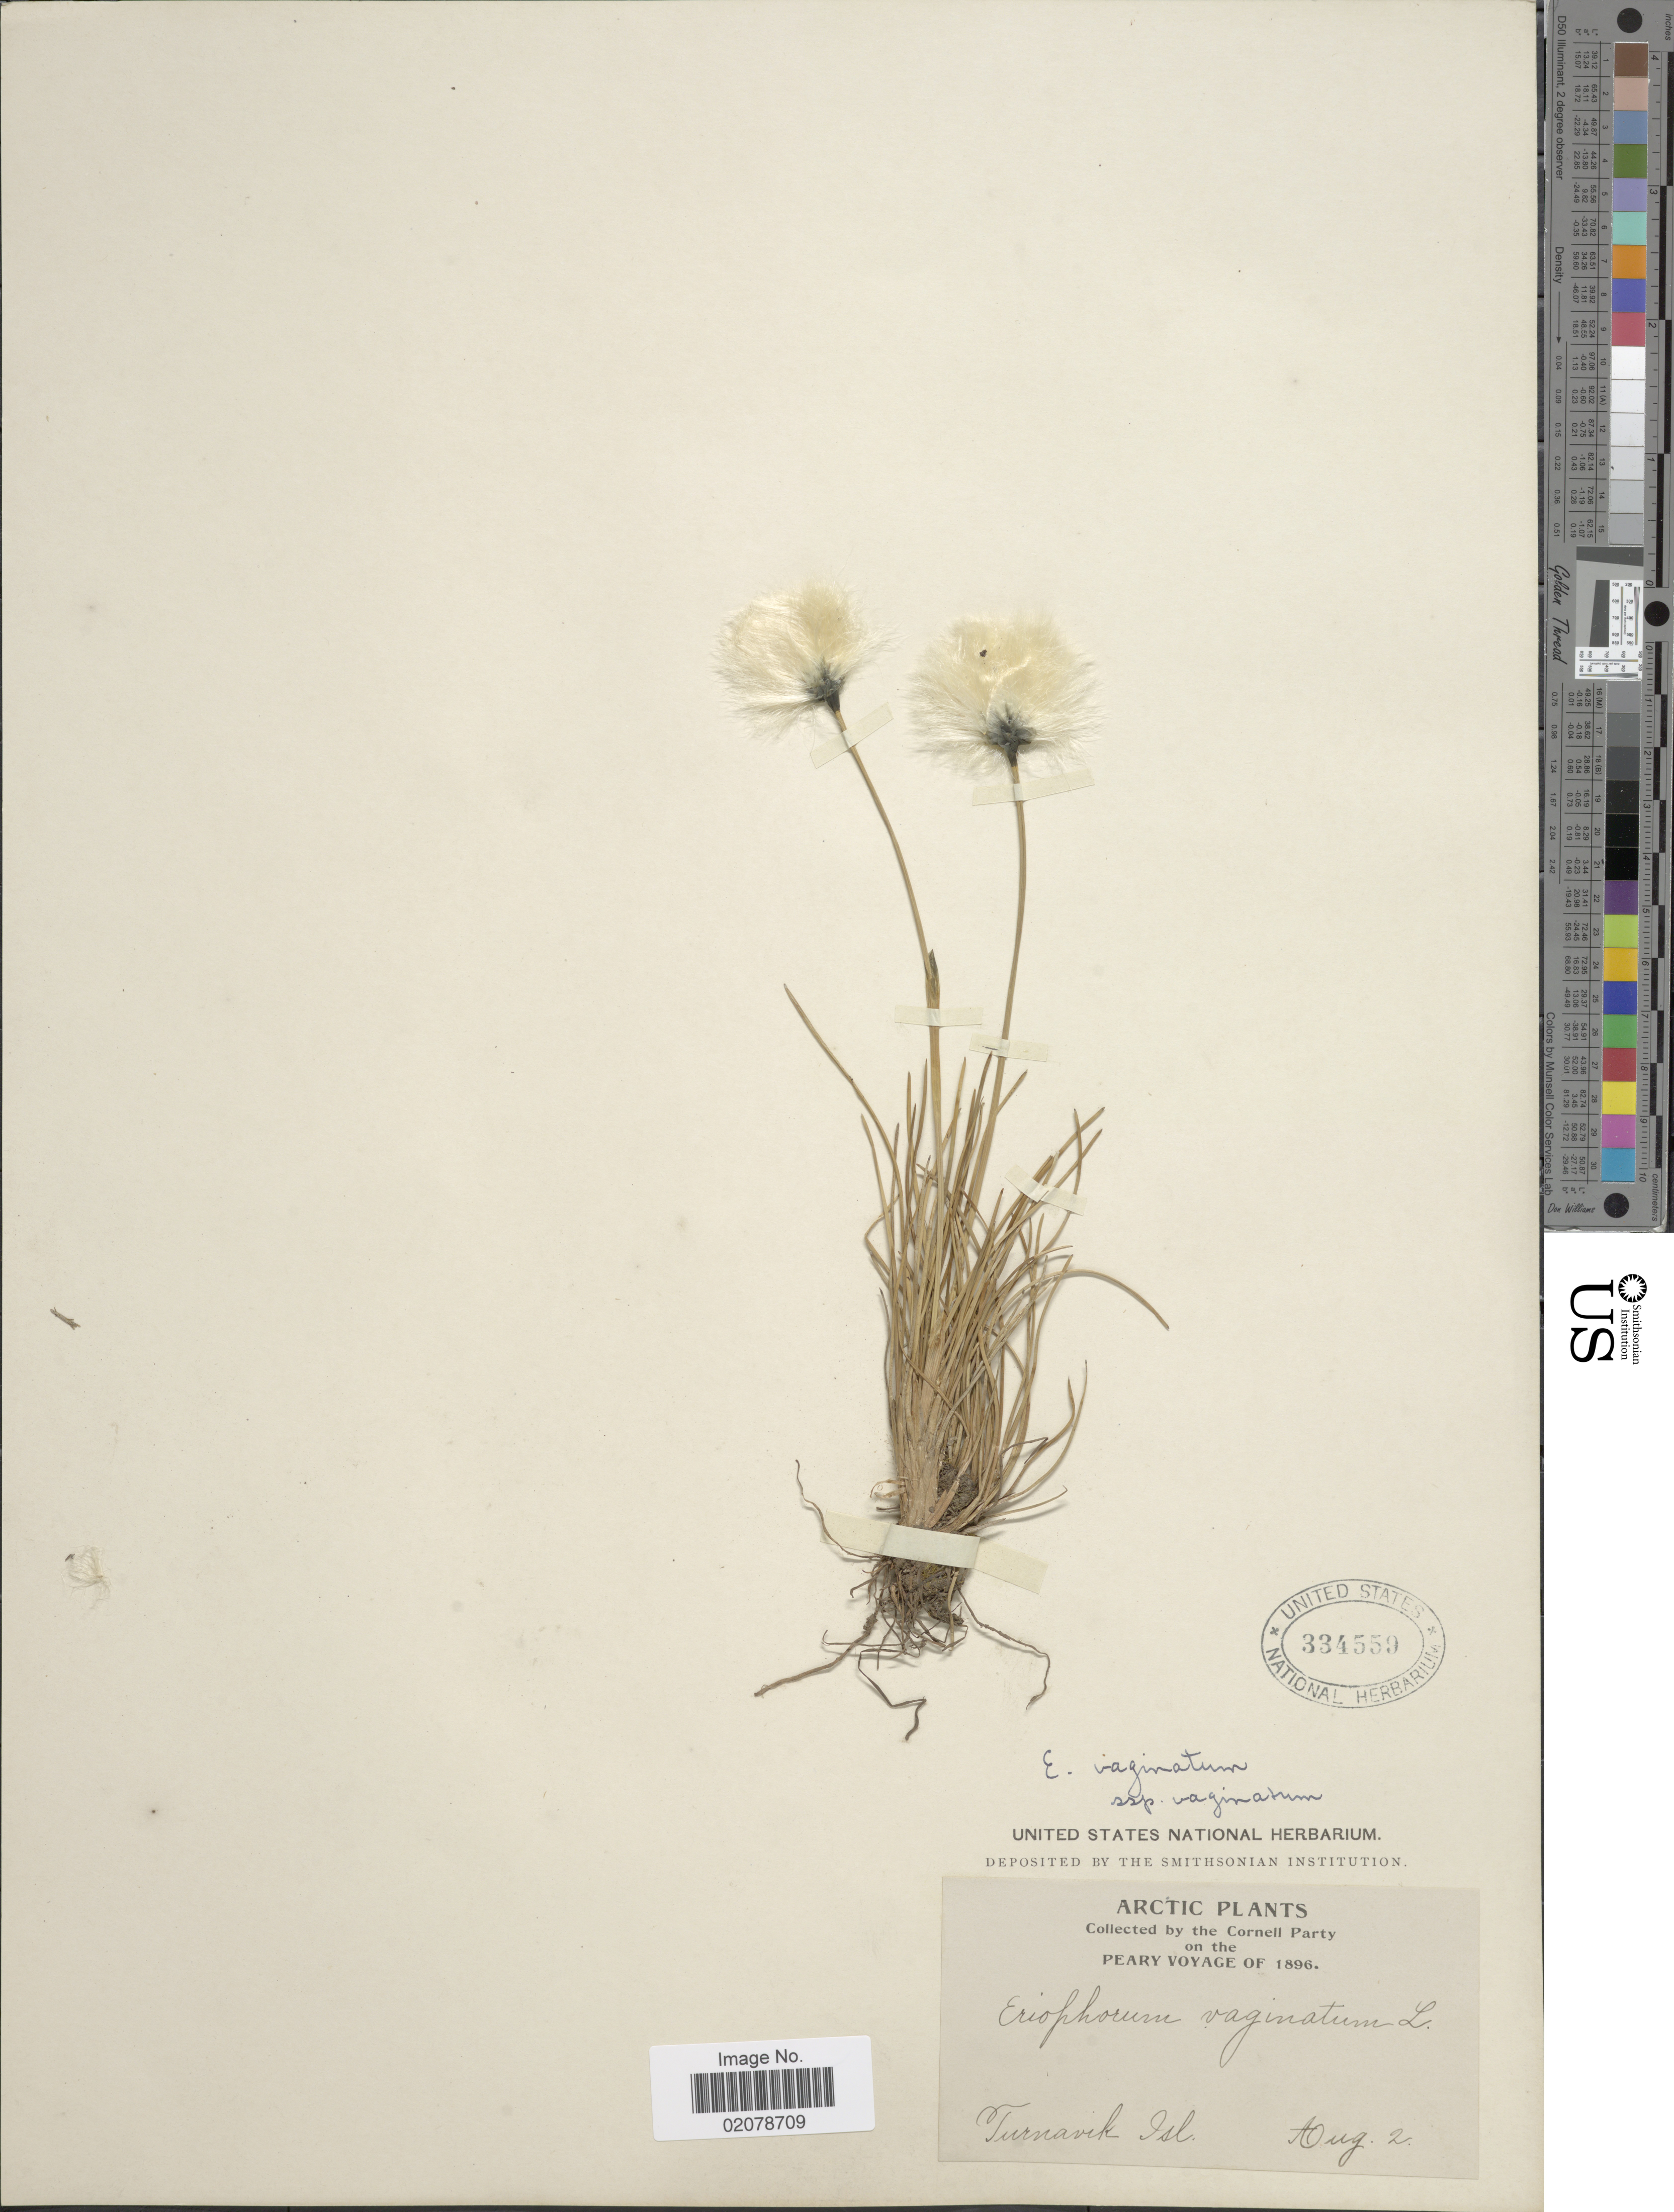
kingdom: Plantae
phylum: Tracheophyta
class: Liliopsida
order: Poales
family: Cyperaceae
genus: Eriophorum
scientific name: Eriophorum vaginatum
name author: L.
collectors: Cornell Party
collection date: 1896-08-02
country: Canada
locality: Arctic. Turnavik Isl.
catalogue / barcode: US 334559